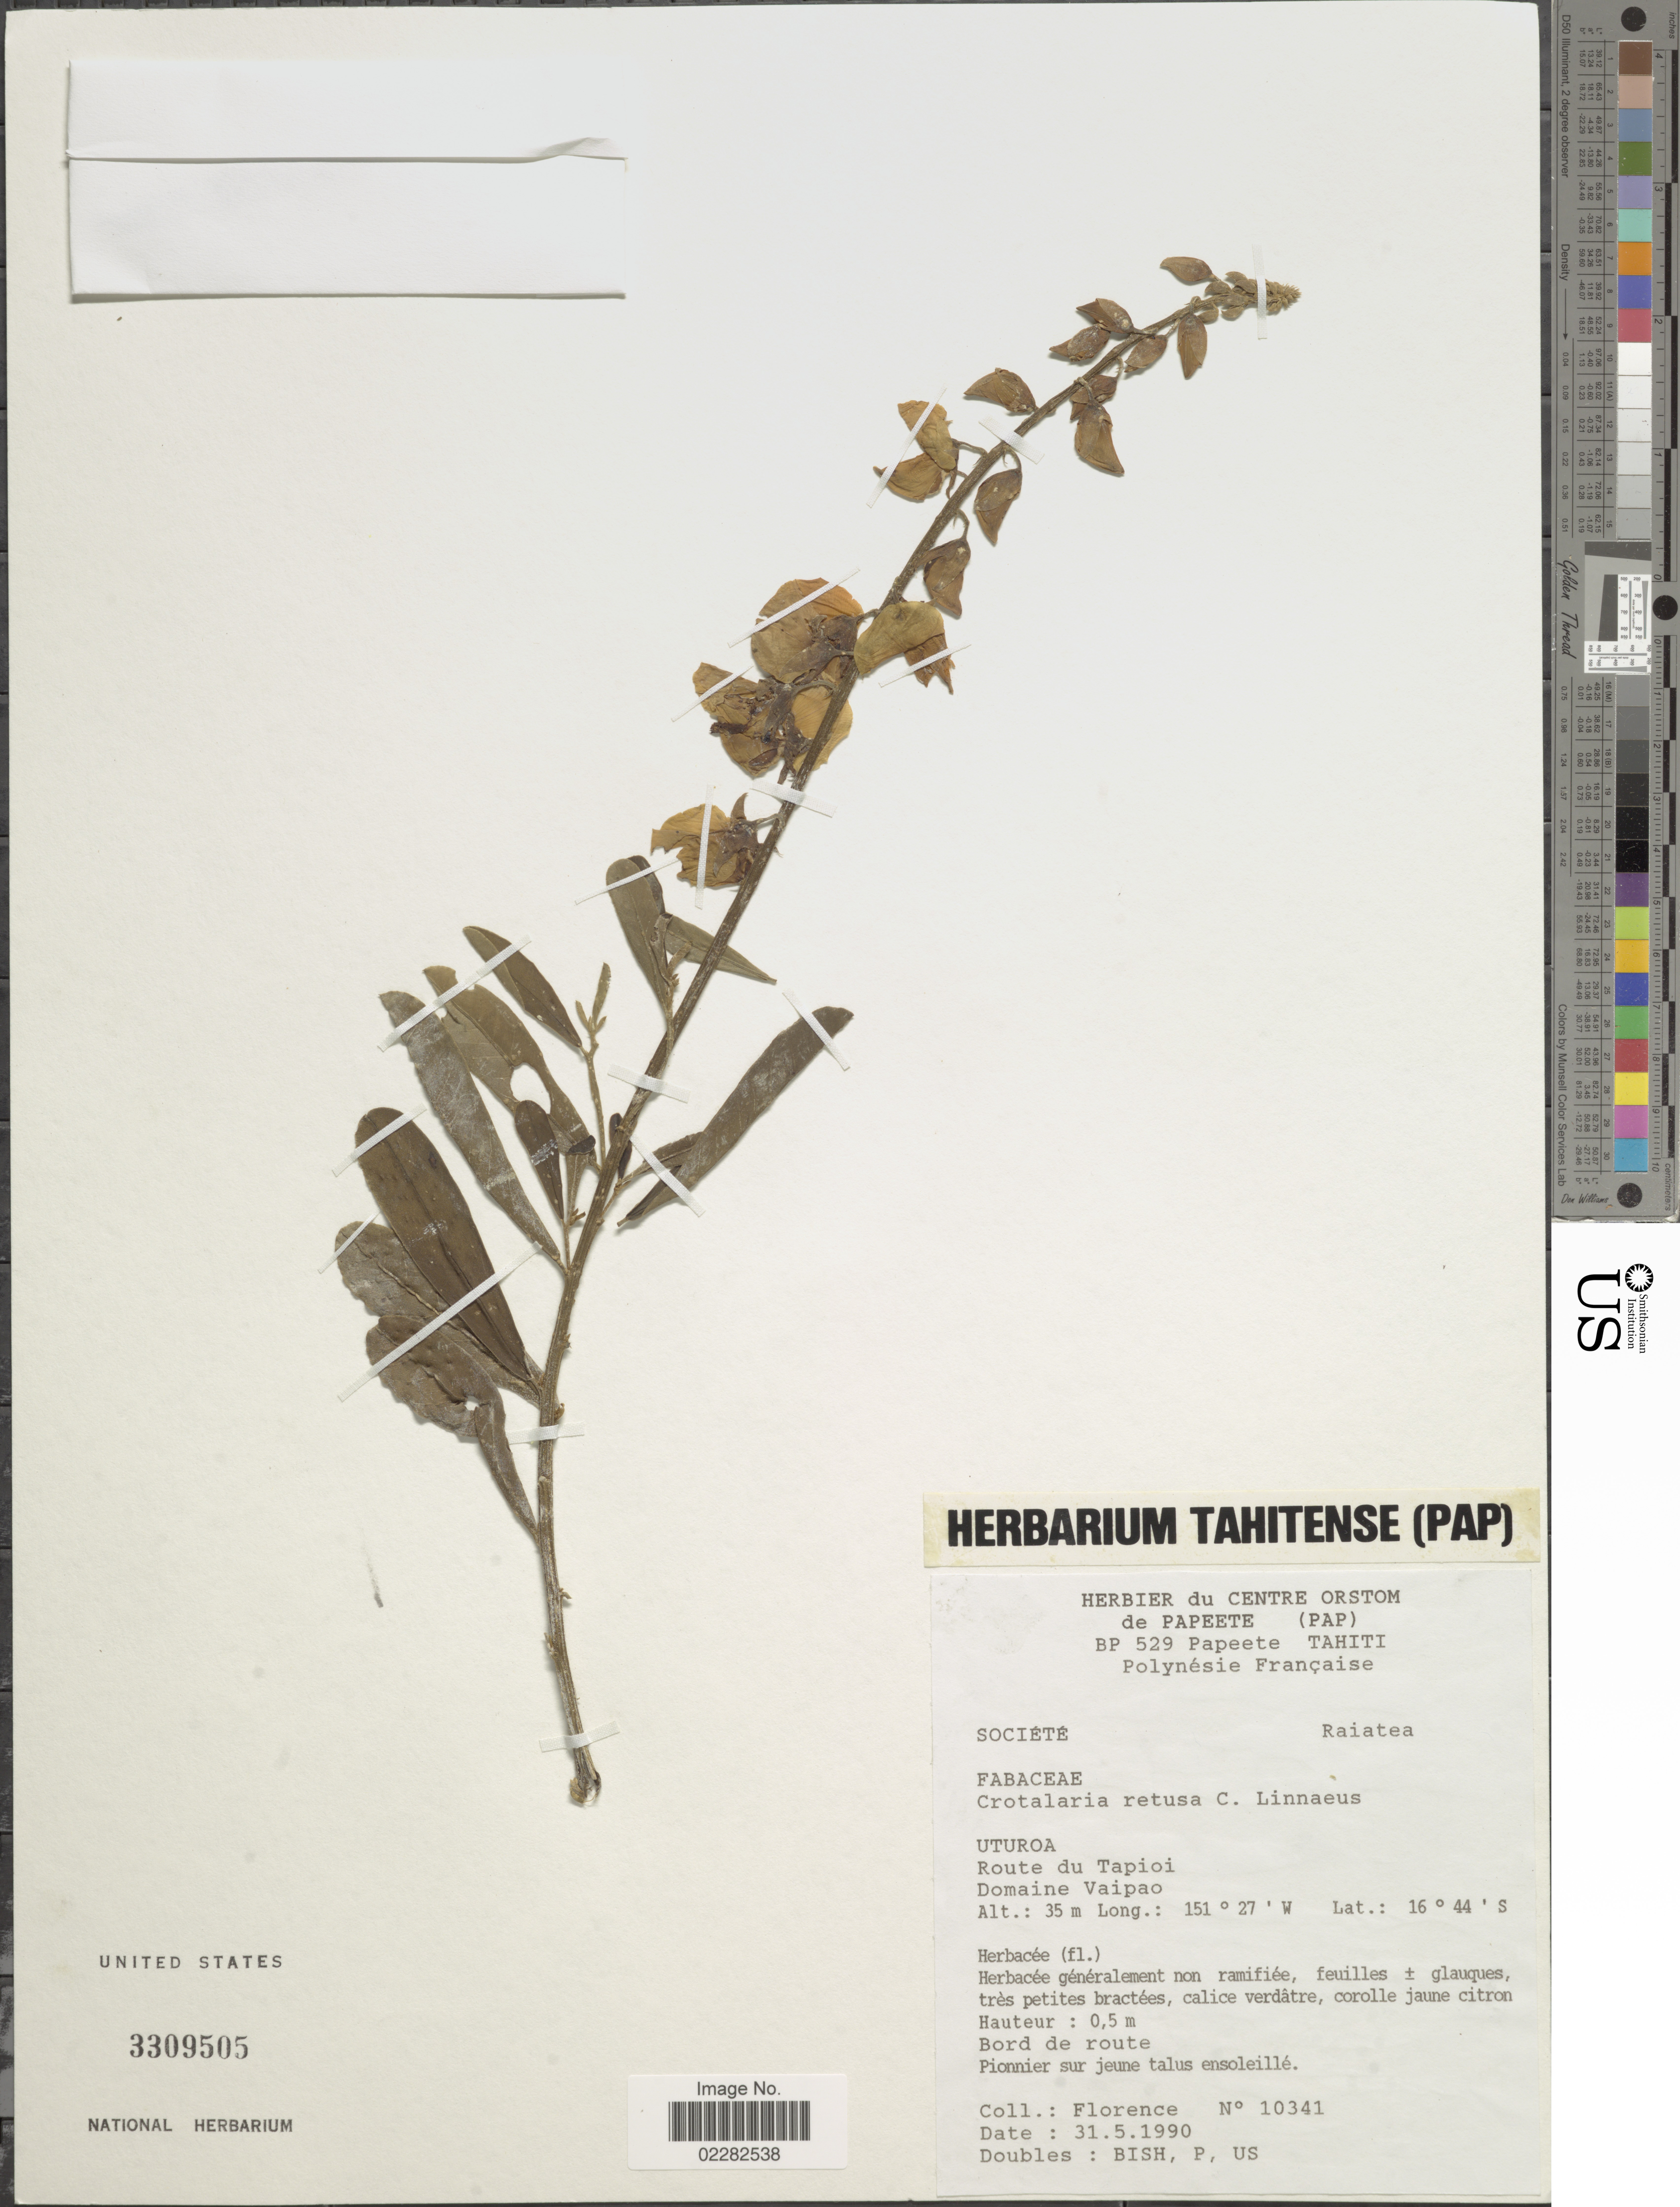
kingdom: Plantae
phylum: Tracheophyta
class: Magnoliopsida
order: Fabales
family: Fabaceae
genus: Crotalaria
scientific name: Crotalaria retusa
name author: L.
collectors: -. Florence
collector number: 10341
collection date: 1990-05-31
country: French Polynesia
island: Raiatea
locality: Scoiete, Raiatea, Uturoa, Route du Tapioi, Domaine Vaipao, bord de route.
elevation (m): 35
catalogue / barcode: US 3309505